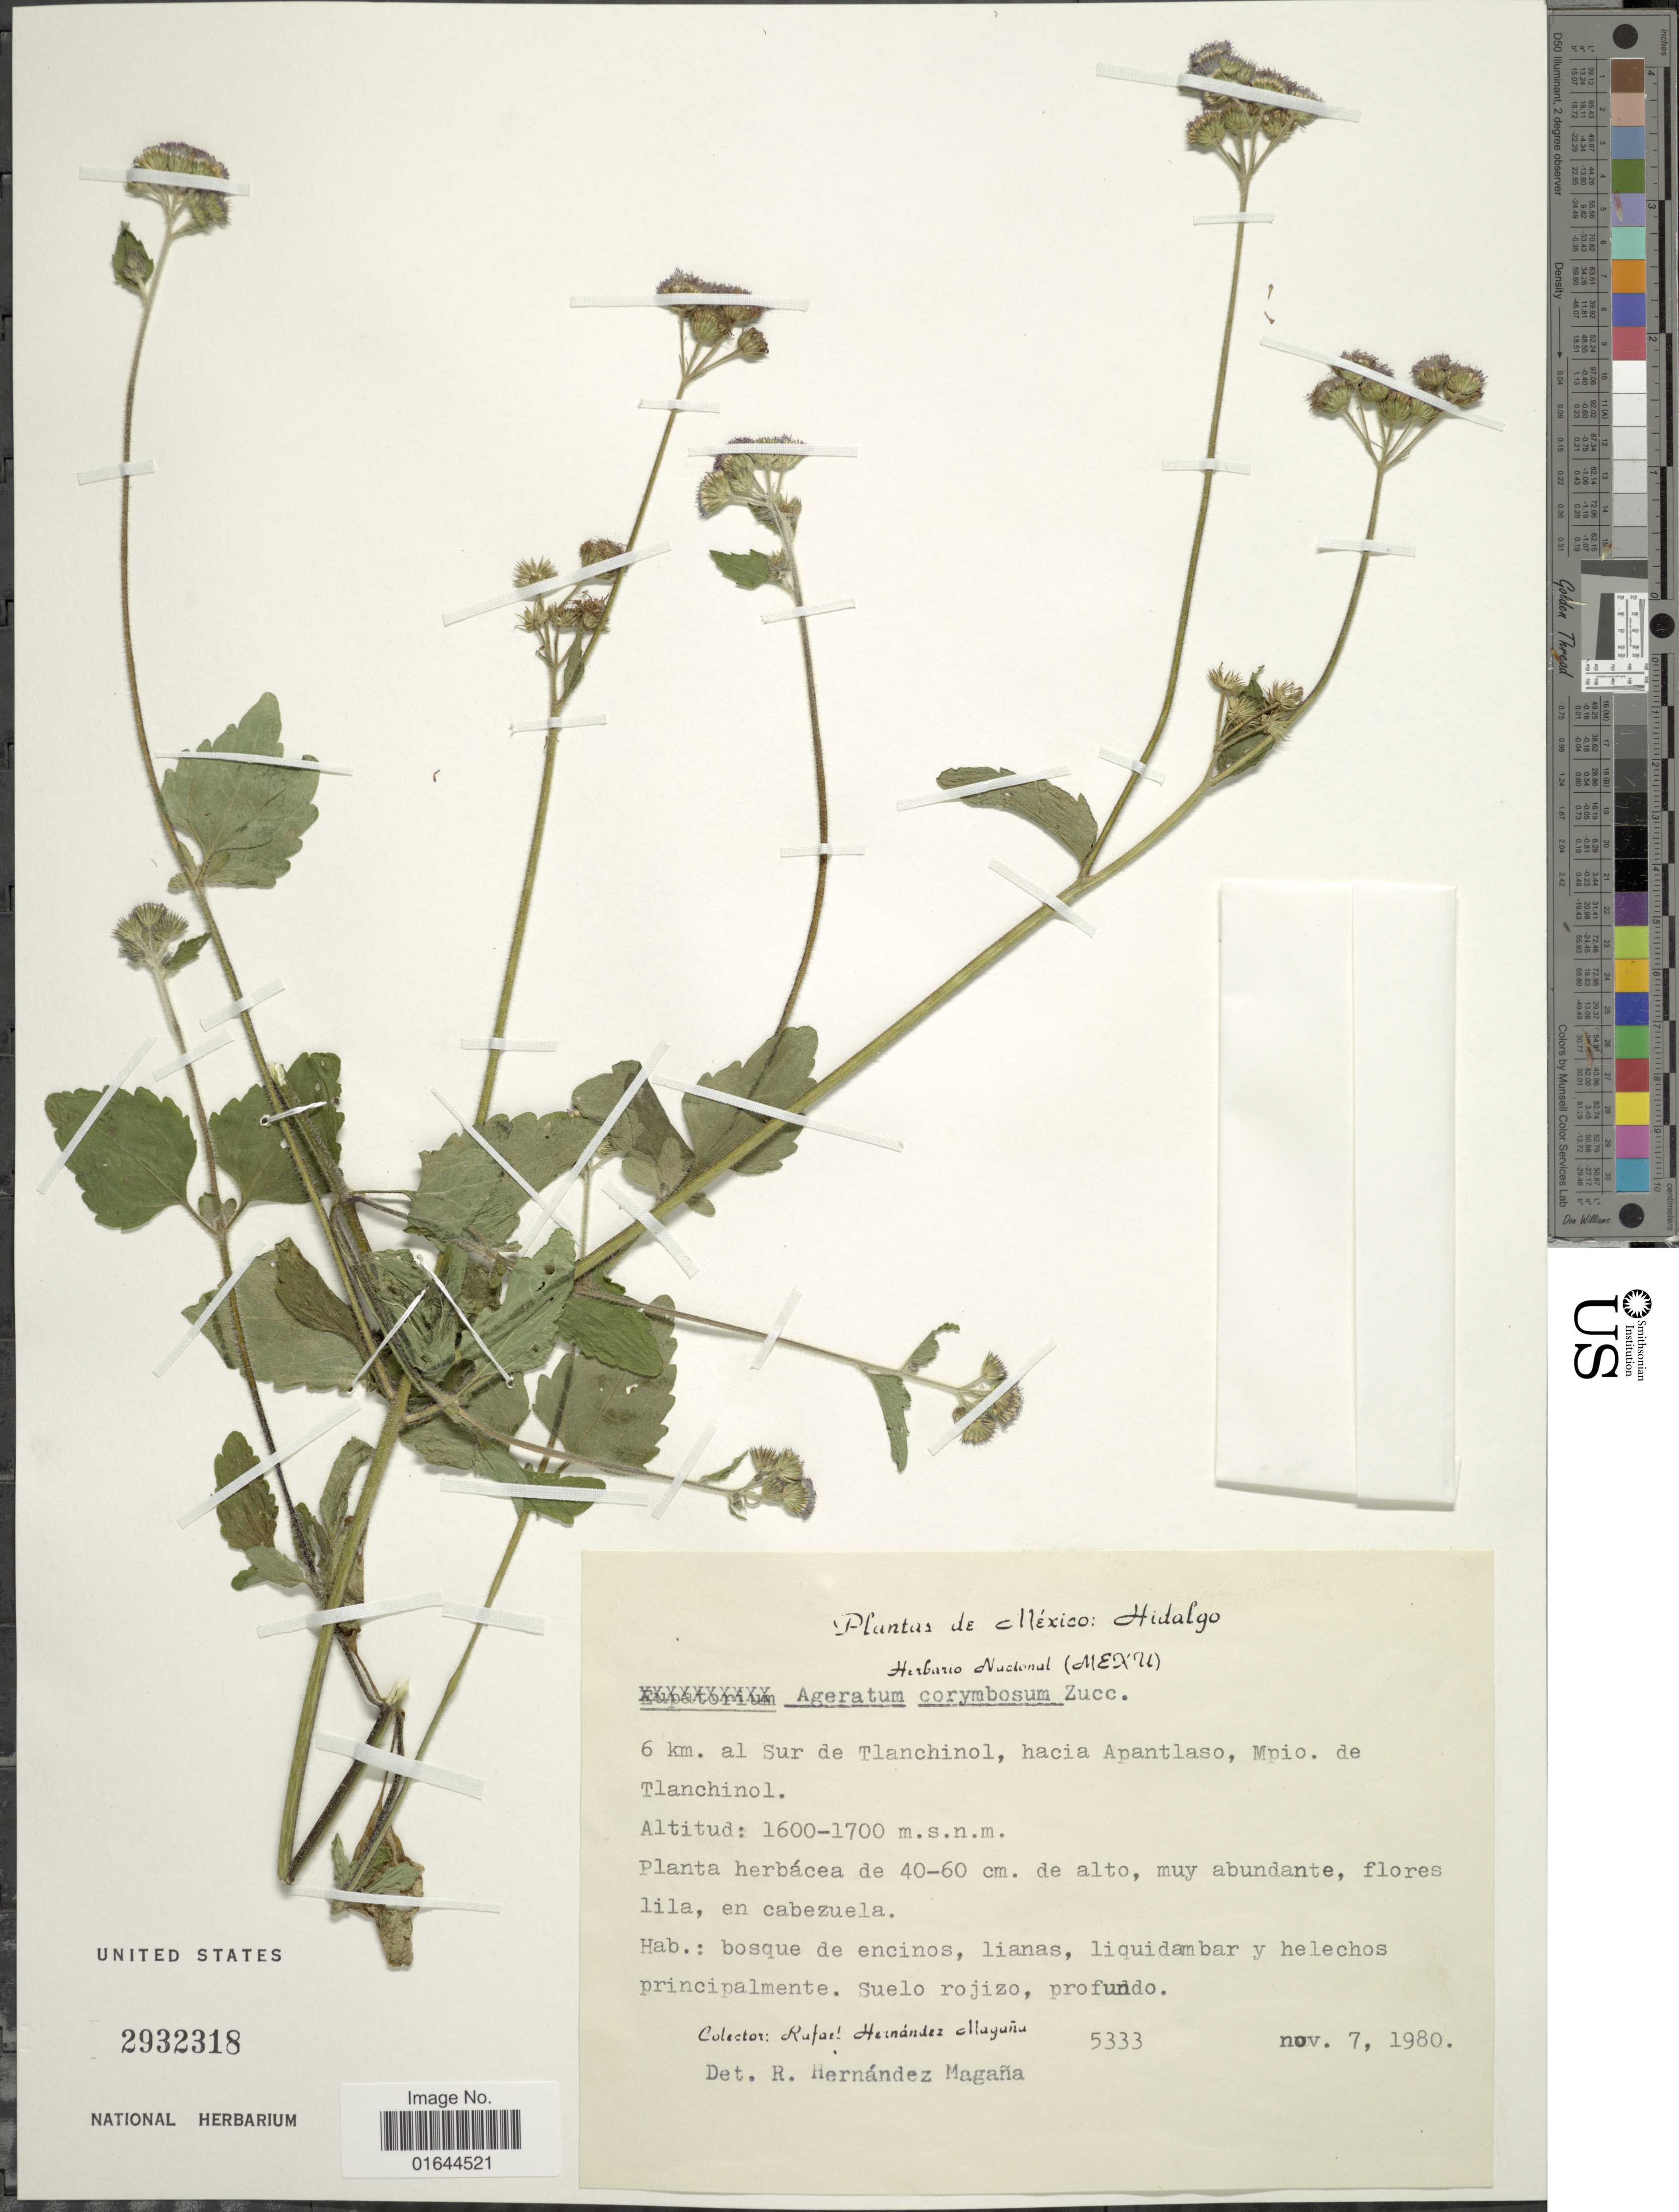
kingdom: Plantae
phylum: Tracheophyta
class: Magnoliopsida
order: Asterales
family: Asteraceae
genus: Ageratum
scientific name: Ageratum corymbosum f. corymbosum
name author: Zuccagni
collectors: R. Hernández-M.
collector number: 5333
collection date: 1980-11-07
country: Mexico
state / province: Hidalgo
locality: Hidalgo, 6 km. al Sur de Tlanchinol, hacia Apantlaso, Mpio. de Tlanchinol.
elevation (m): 1600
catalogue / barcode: US 2932318